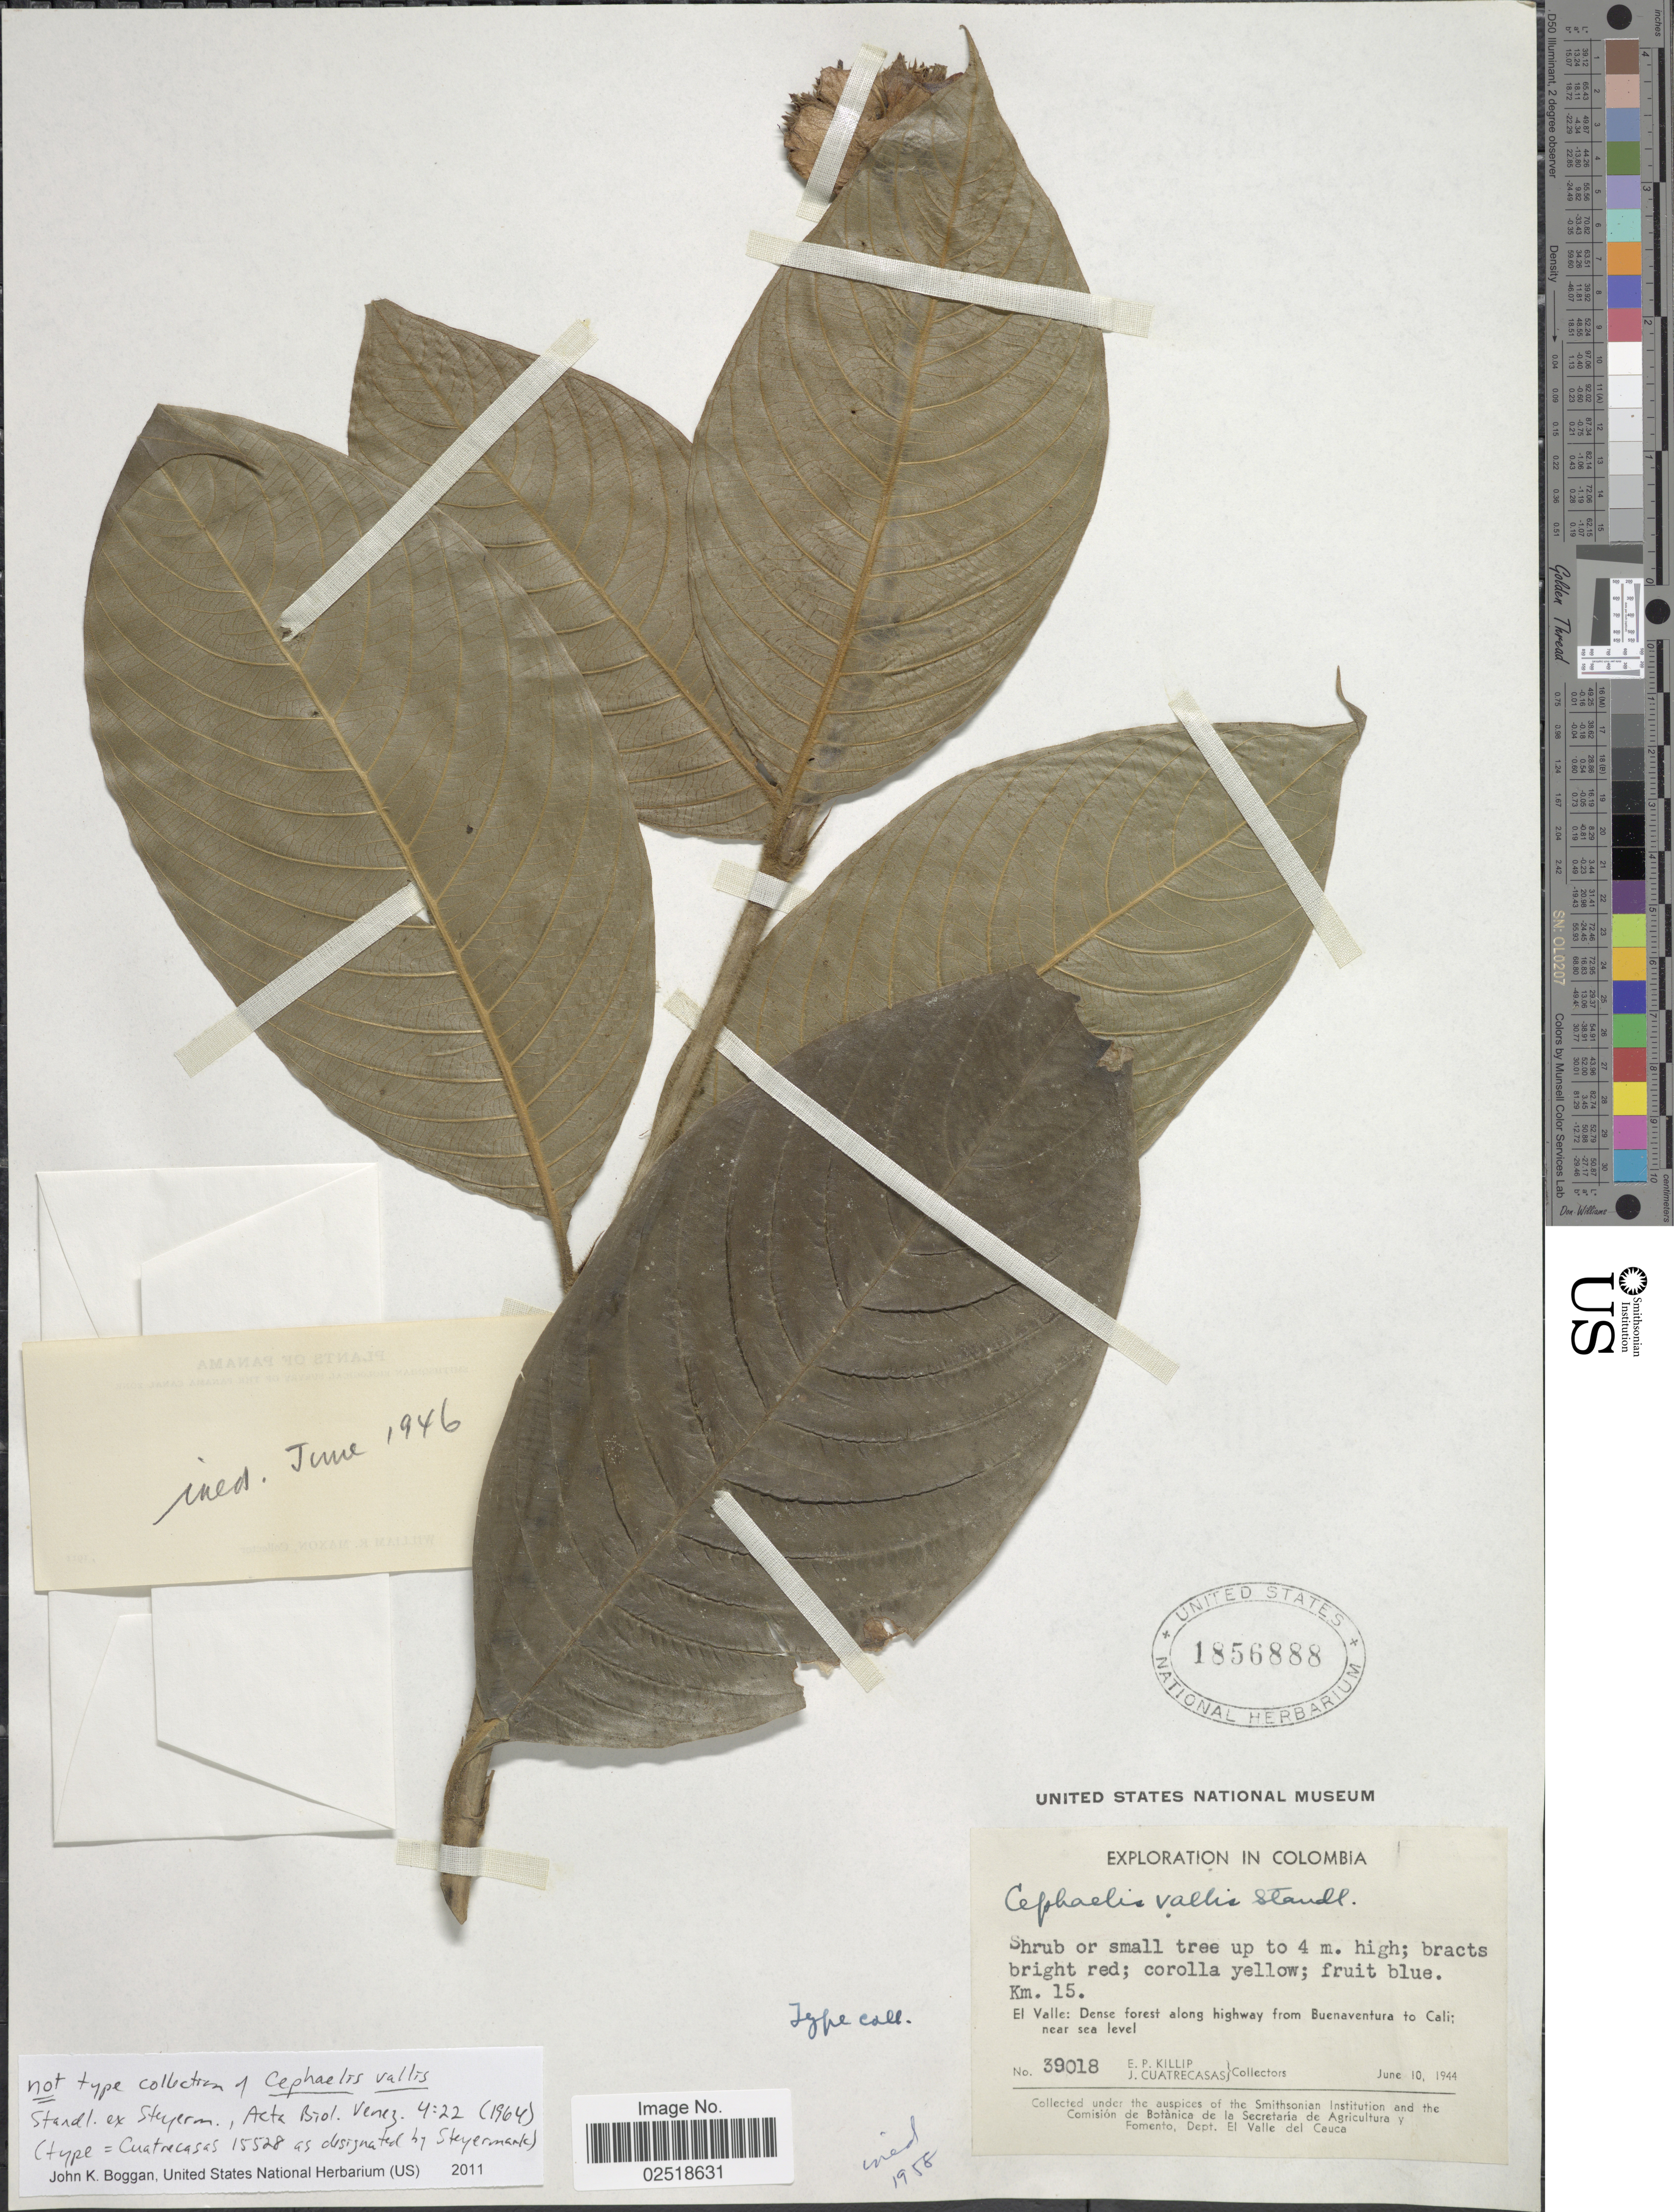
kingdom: Plantae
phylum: Tracheophyta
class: Magnoliopsida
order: Gentianales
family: Rubiaceae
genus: Psychotria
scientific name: Psychotria bracteocardia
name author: (DC.) Müll. Arg.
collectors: E. P. Killip & J. Cuatrecasas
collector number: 39018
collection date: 1944-06-10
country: Colombia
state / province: Valle del Cauca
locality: Km 15, El Valle: Dense forest along highway from Buenaventura to Cali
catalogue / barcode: US 1856888